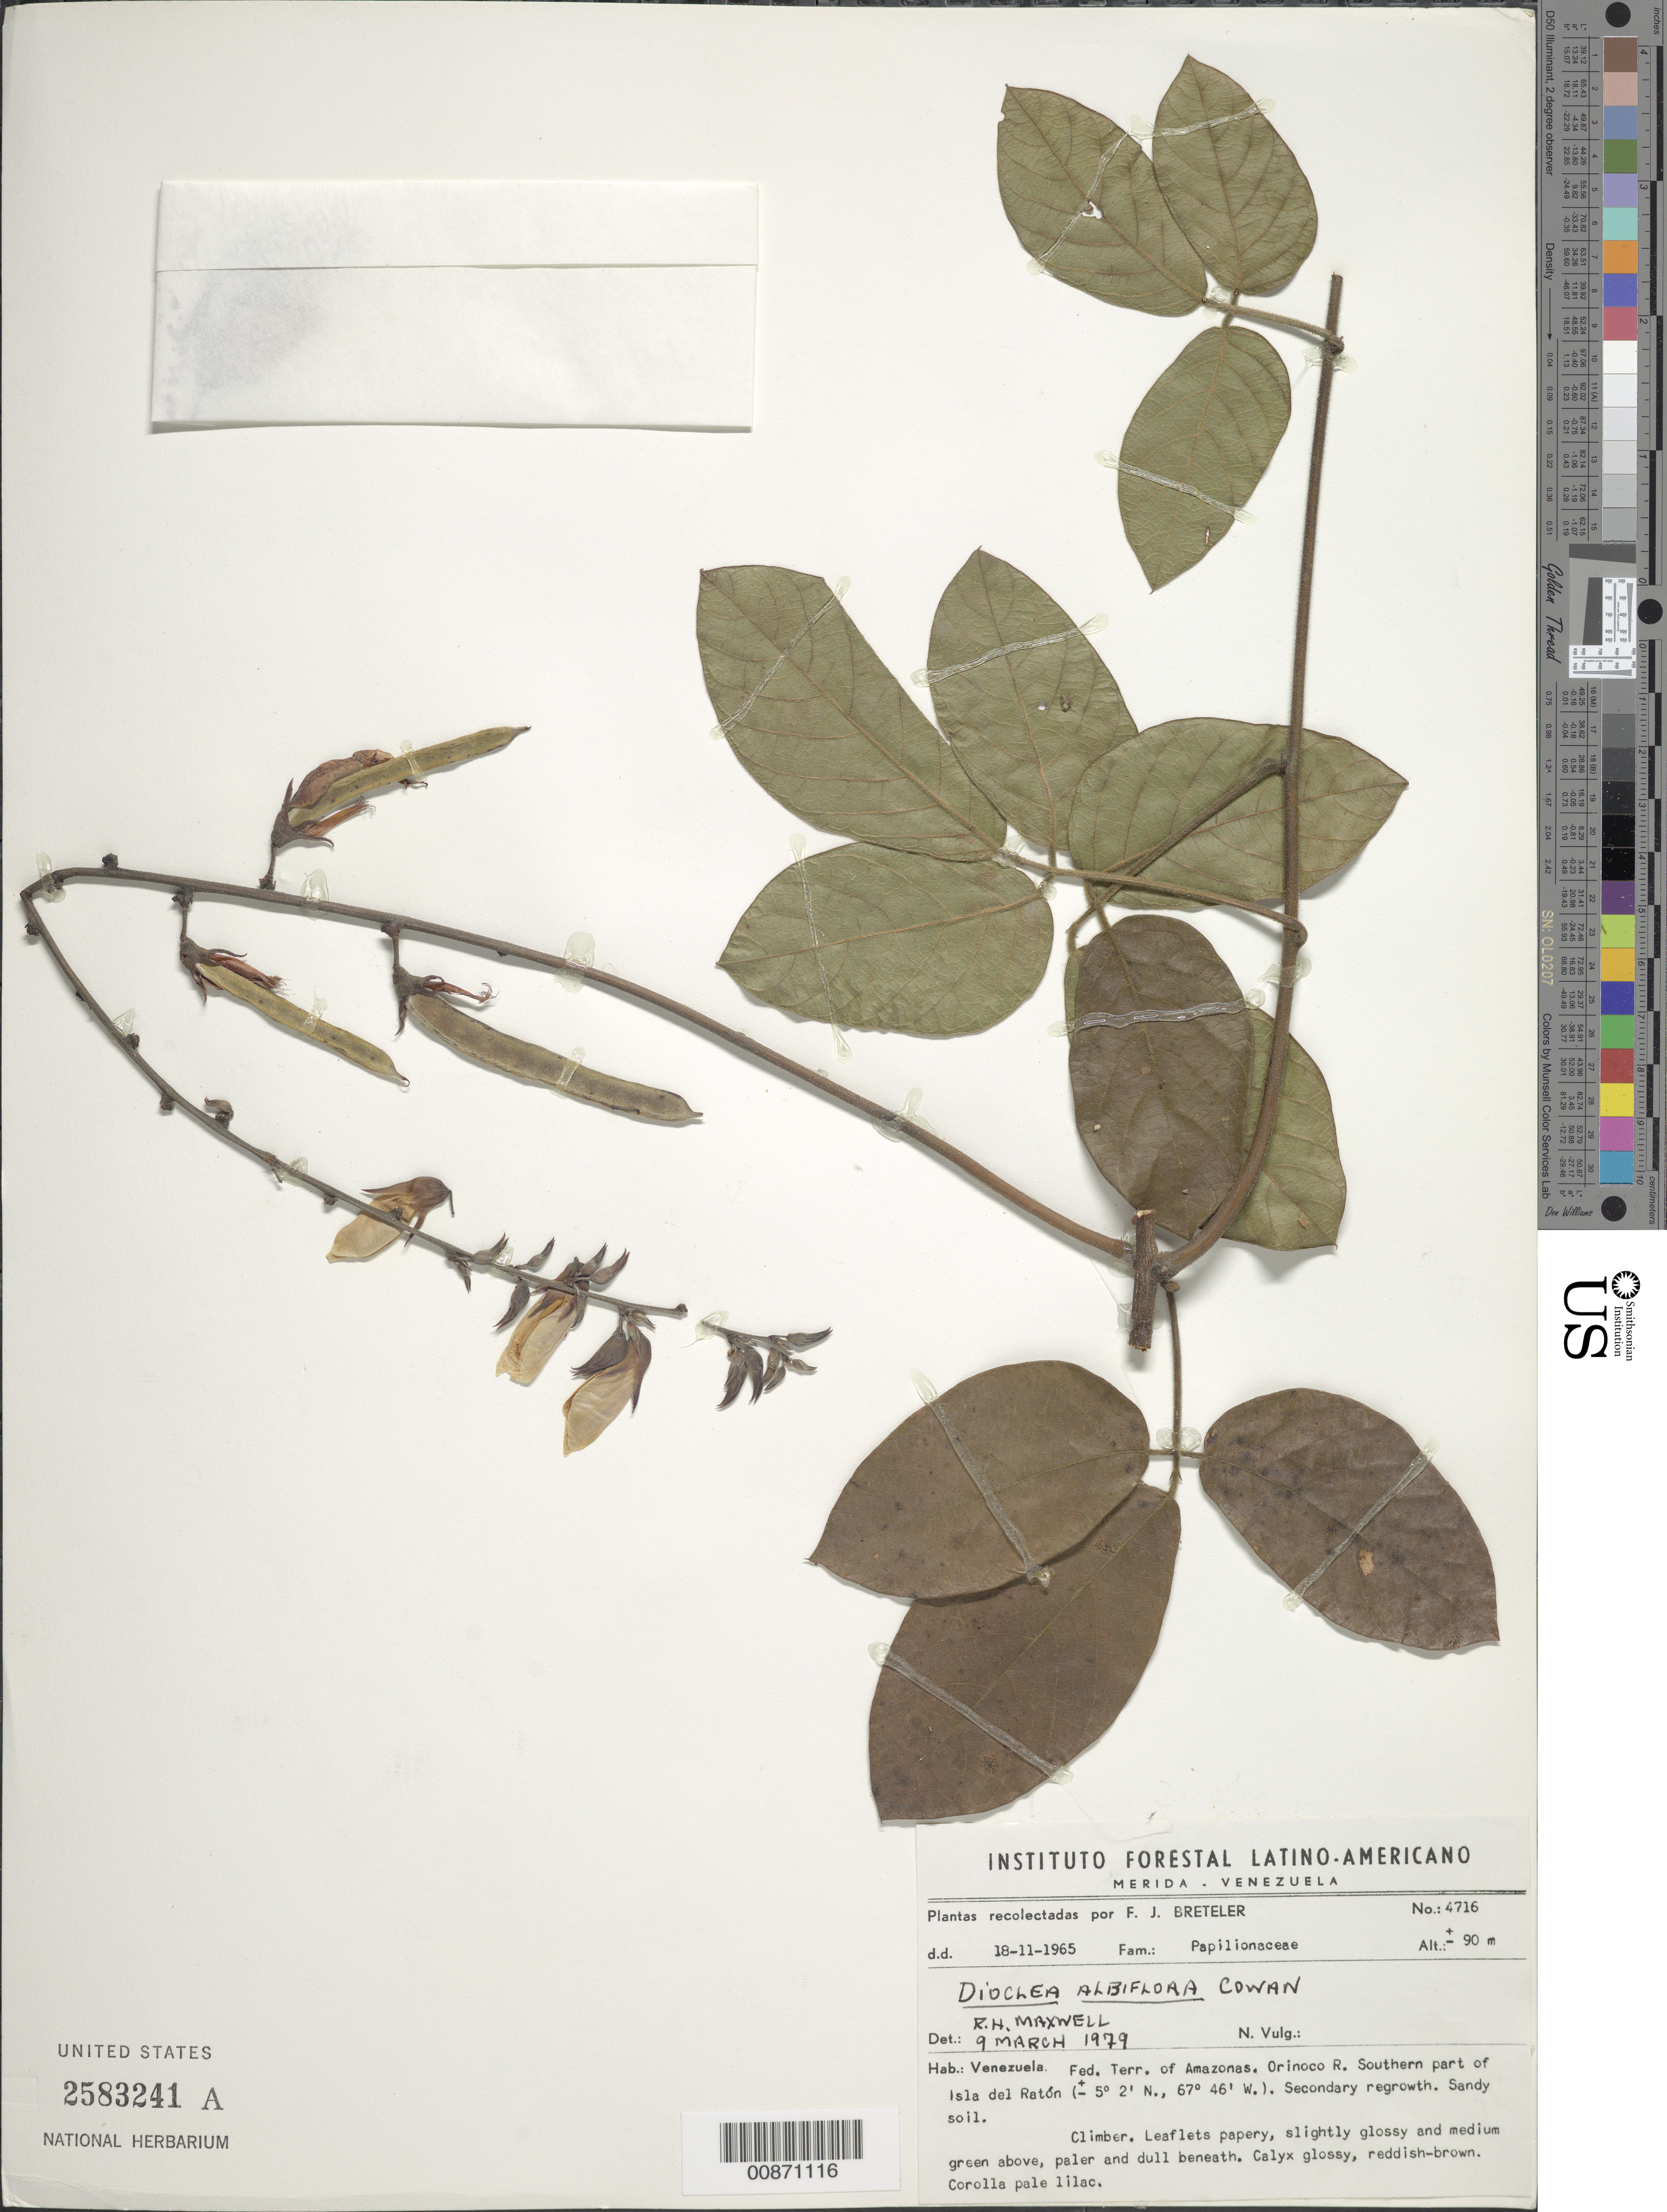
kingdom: Plantae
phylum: Tracheophyta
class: Magnoliopsida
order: Fabales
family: Fabaceae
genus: Dioclea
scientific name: Dioclea albiflora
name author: R.S. Cowan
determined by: Maxwell, R. H., (JEF), Indiana University Southeast (UNITED STATES)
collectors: F. J. Breteler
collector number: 4716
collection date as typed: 18-Nov-65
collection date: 1965-11-18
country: Venezuela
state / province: Amazonas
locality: Orinoco R., southern part of Isla del Ratón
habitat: Secondary regrowth, sandy soil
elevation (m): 90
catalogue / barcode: US 2583241